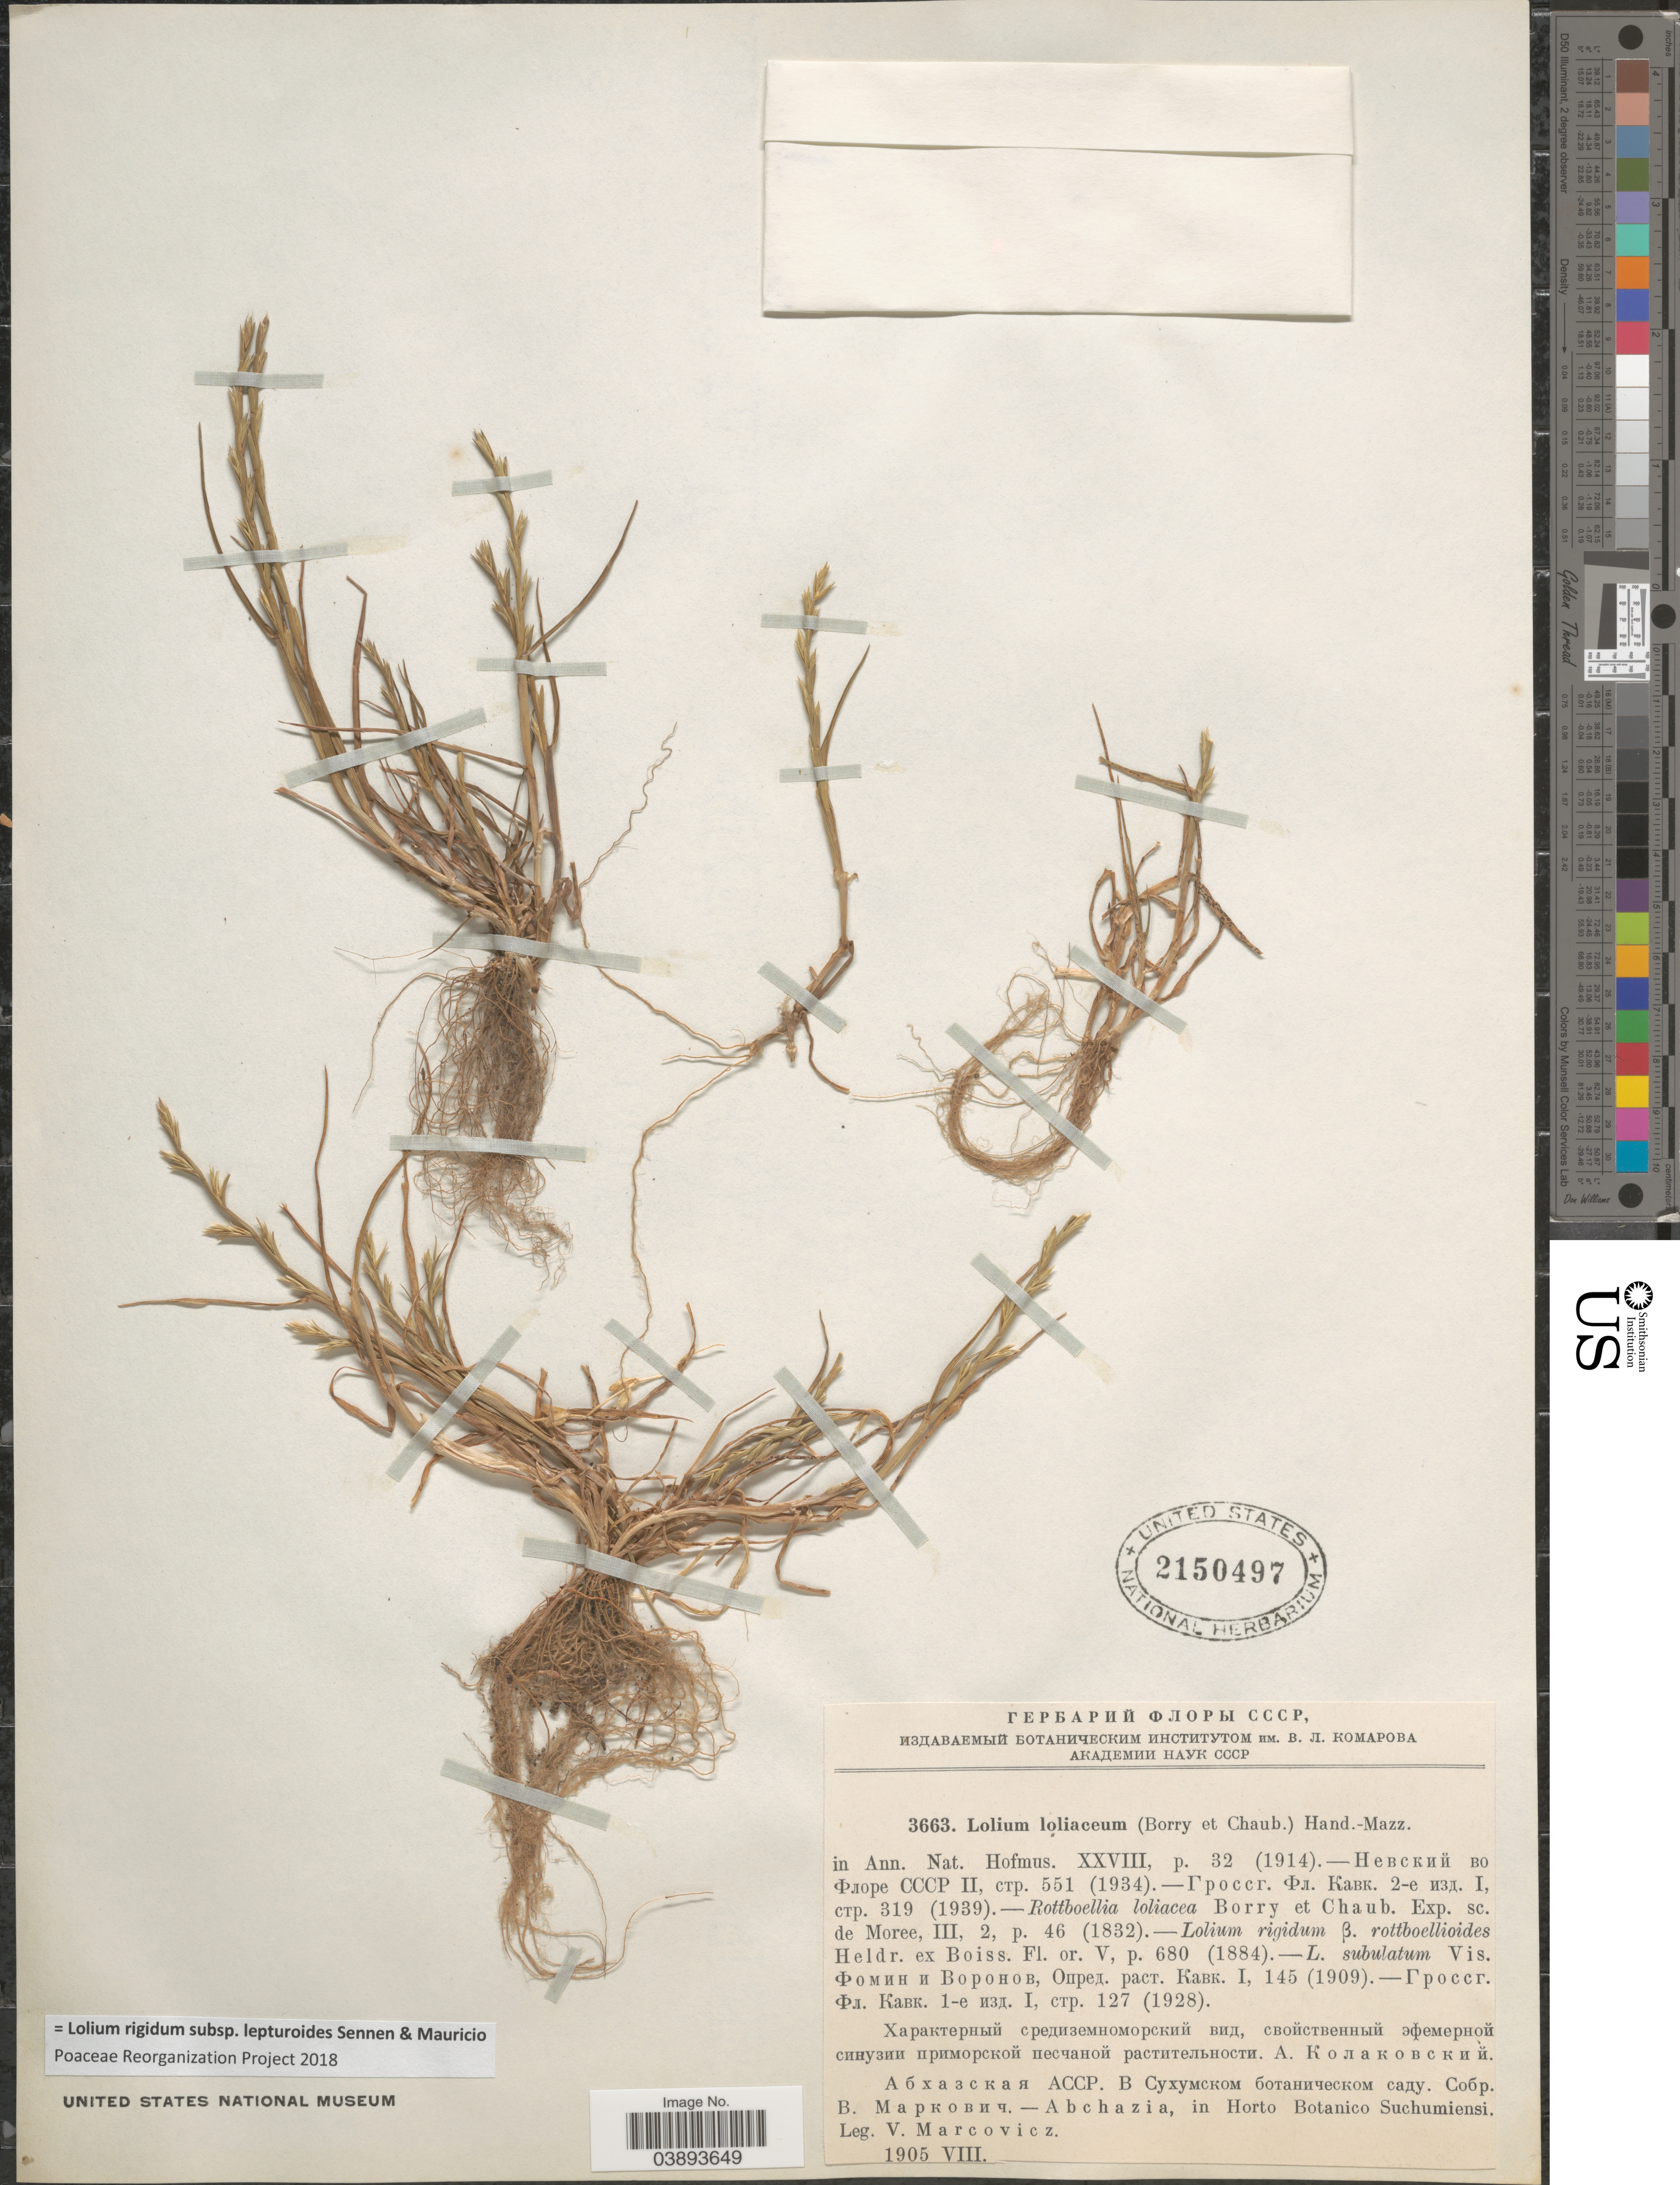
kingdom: Plantae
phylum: Tracheophyta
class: Liliopsida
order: Poales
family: Poaceae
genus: Lolium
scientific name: Lolium rigidum subsp. lepturoides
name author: Sennen & Mauricio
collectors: V. Marcovicz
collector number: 3663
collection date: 1905-08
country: Georgia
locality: Abchazia, in Horto Botanico Suchumiensi.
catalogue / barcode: US 2150497